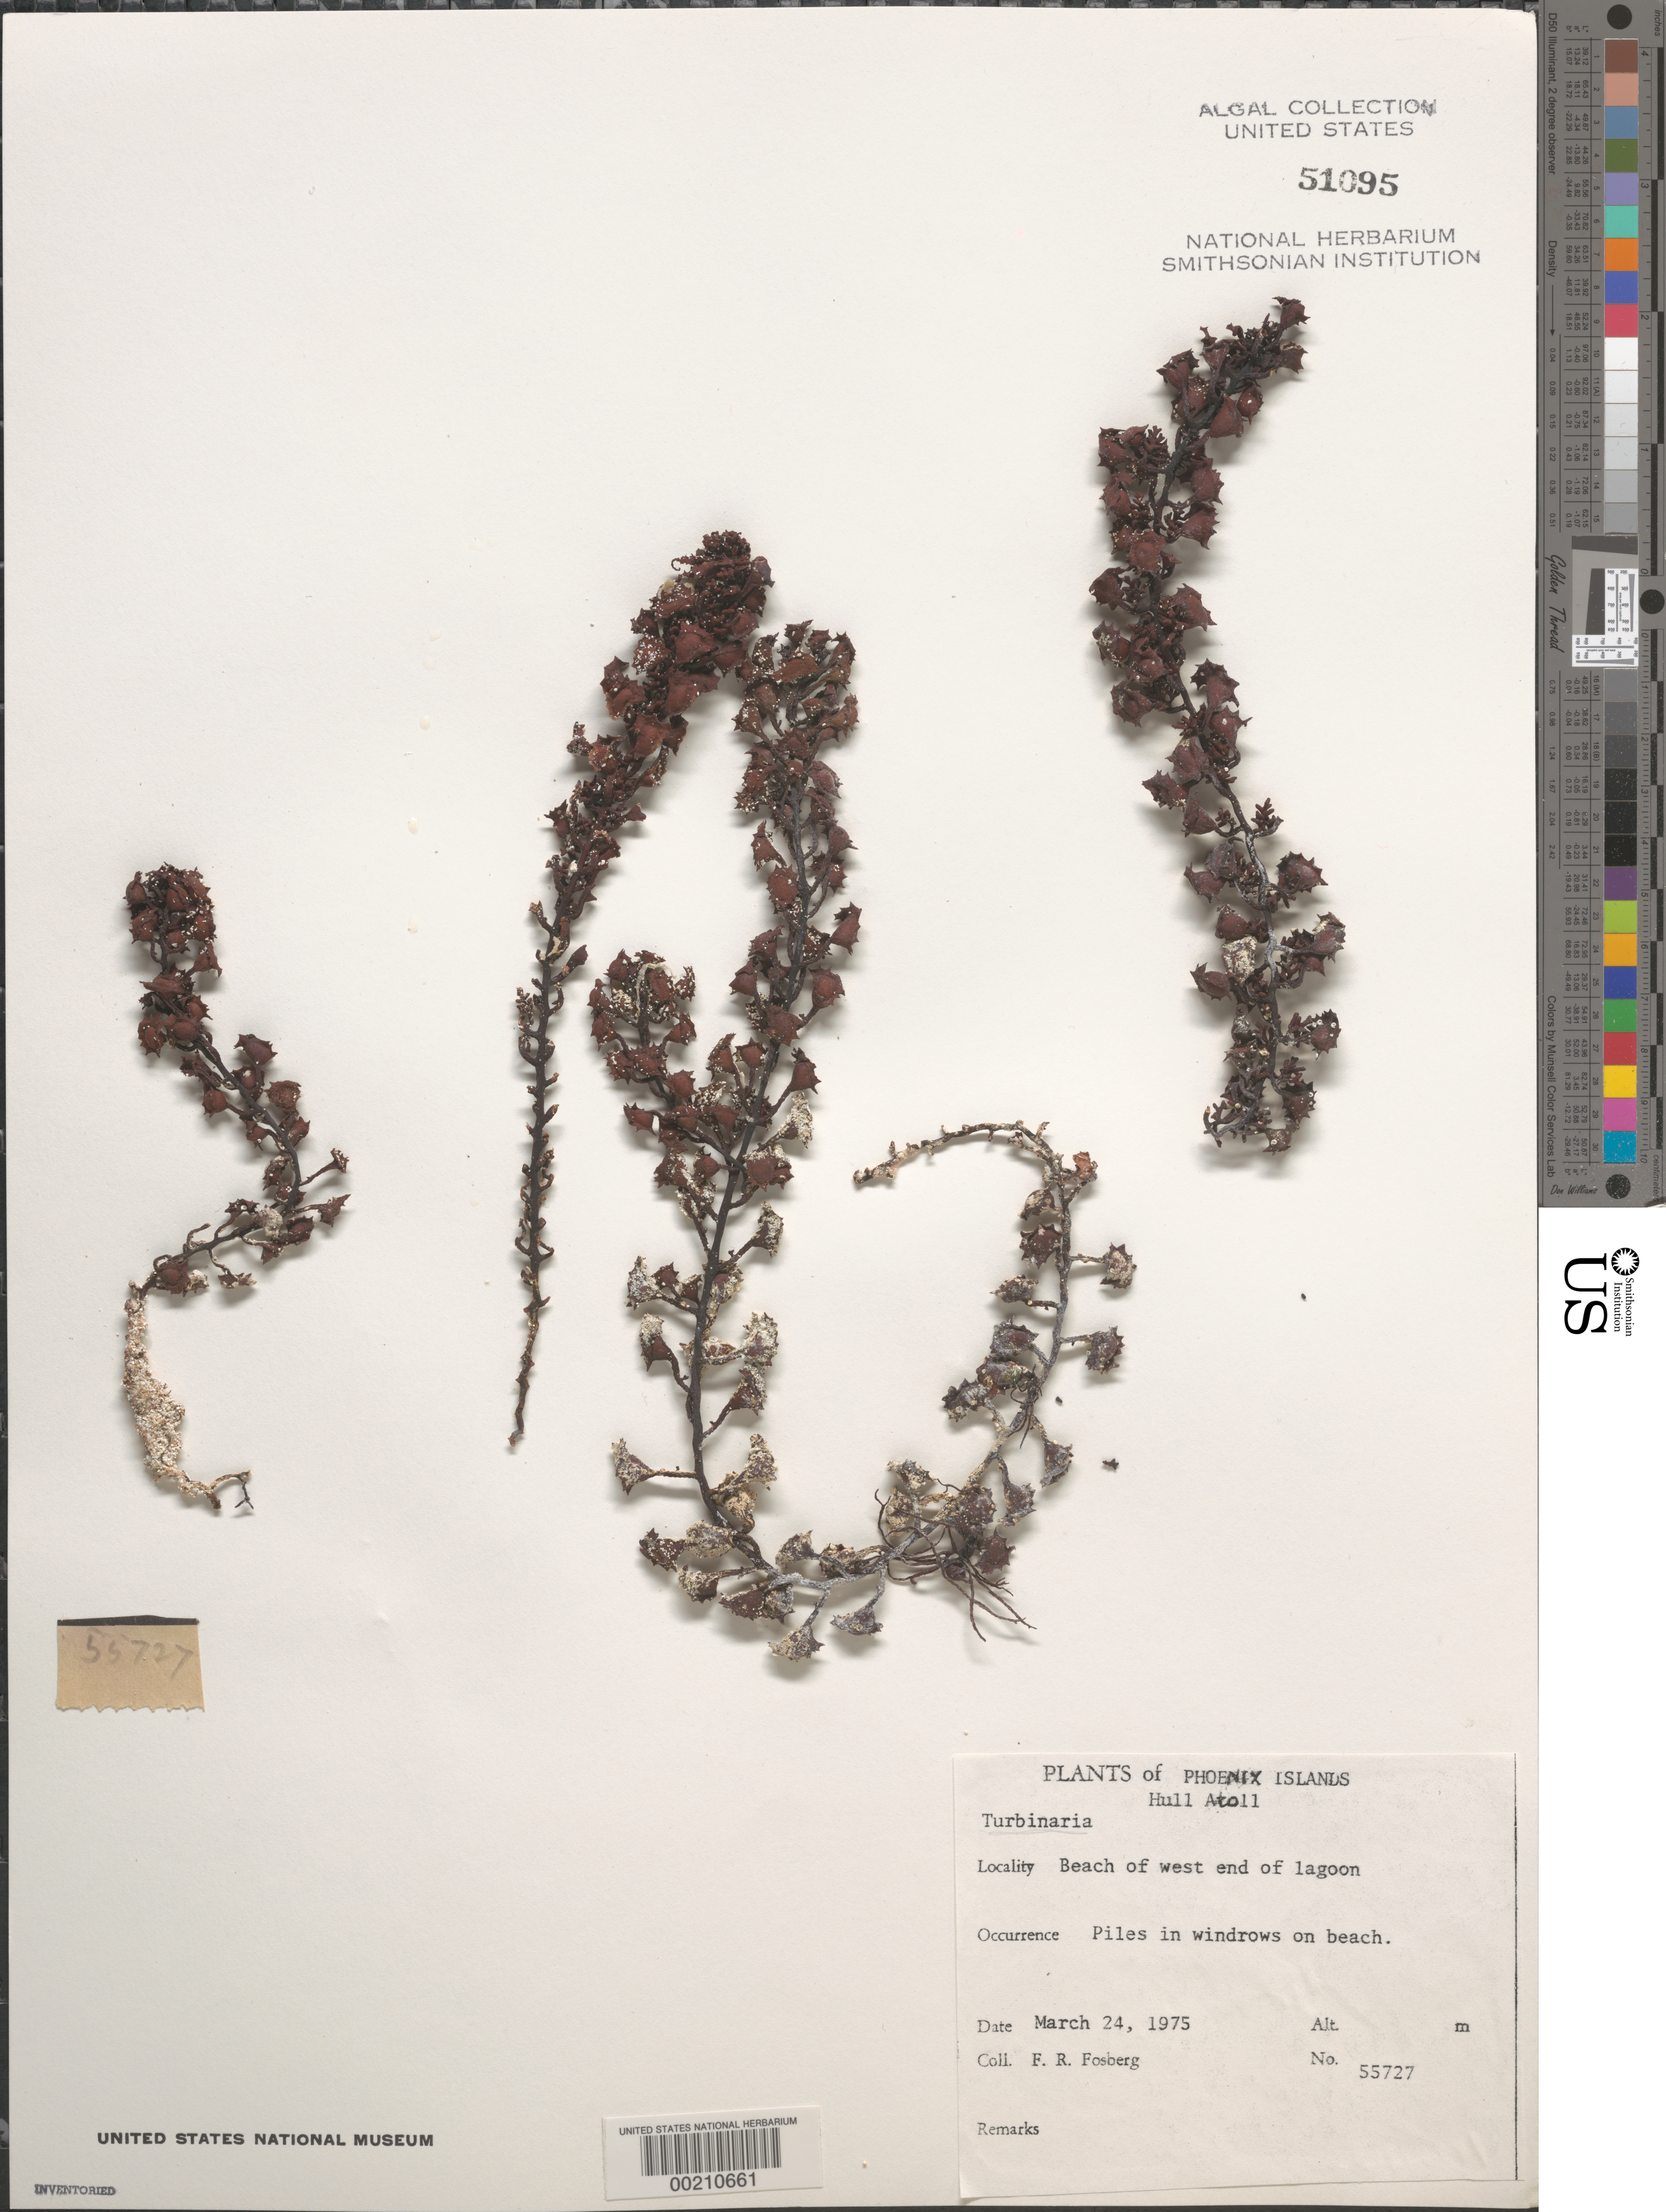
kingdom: Chromista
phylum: Ochrophyta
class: Phaeophyceae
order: Fucales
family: Sargassaceae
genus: Turbinaria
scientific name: Turbinaria sp.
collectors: F. R. Fosberg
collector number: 55727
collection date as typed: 24 Mar 1975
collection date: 1975-03-24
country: Kiribati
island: Orona (Hull) Atoll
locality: Hull Islet. West end of lagoon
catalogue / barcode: US 51095